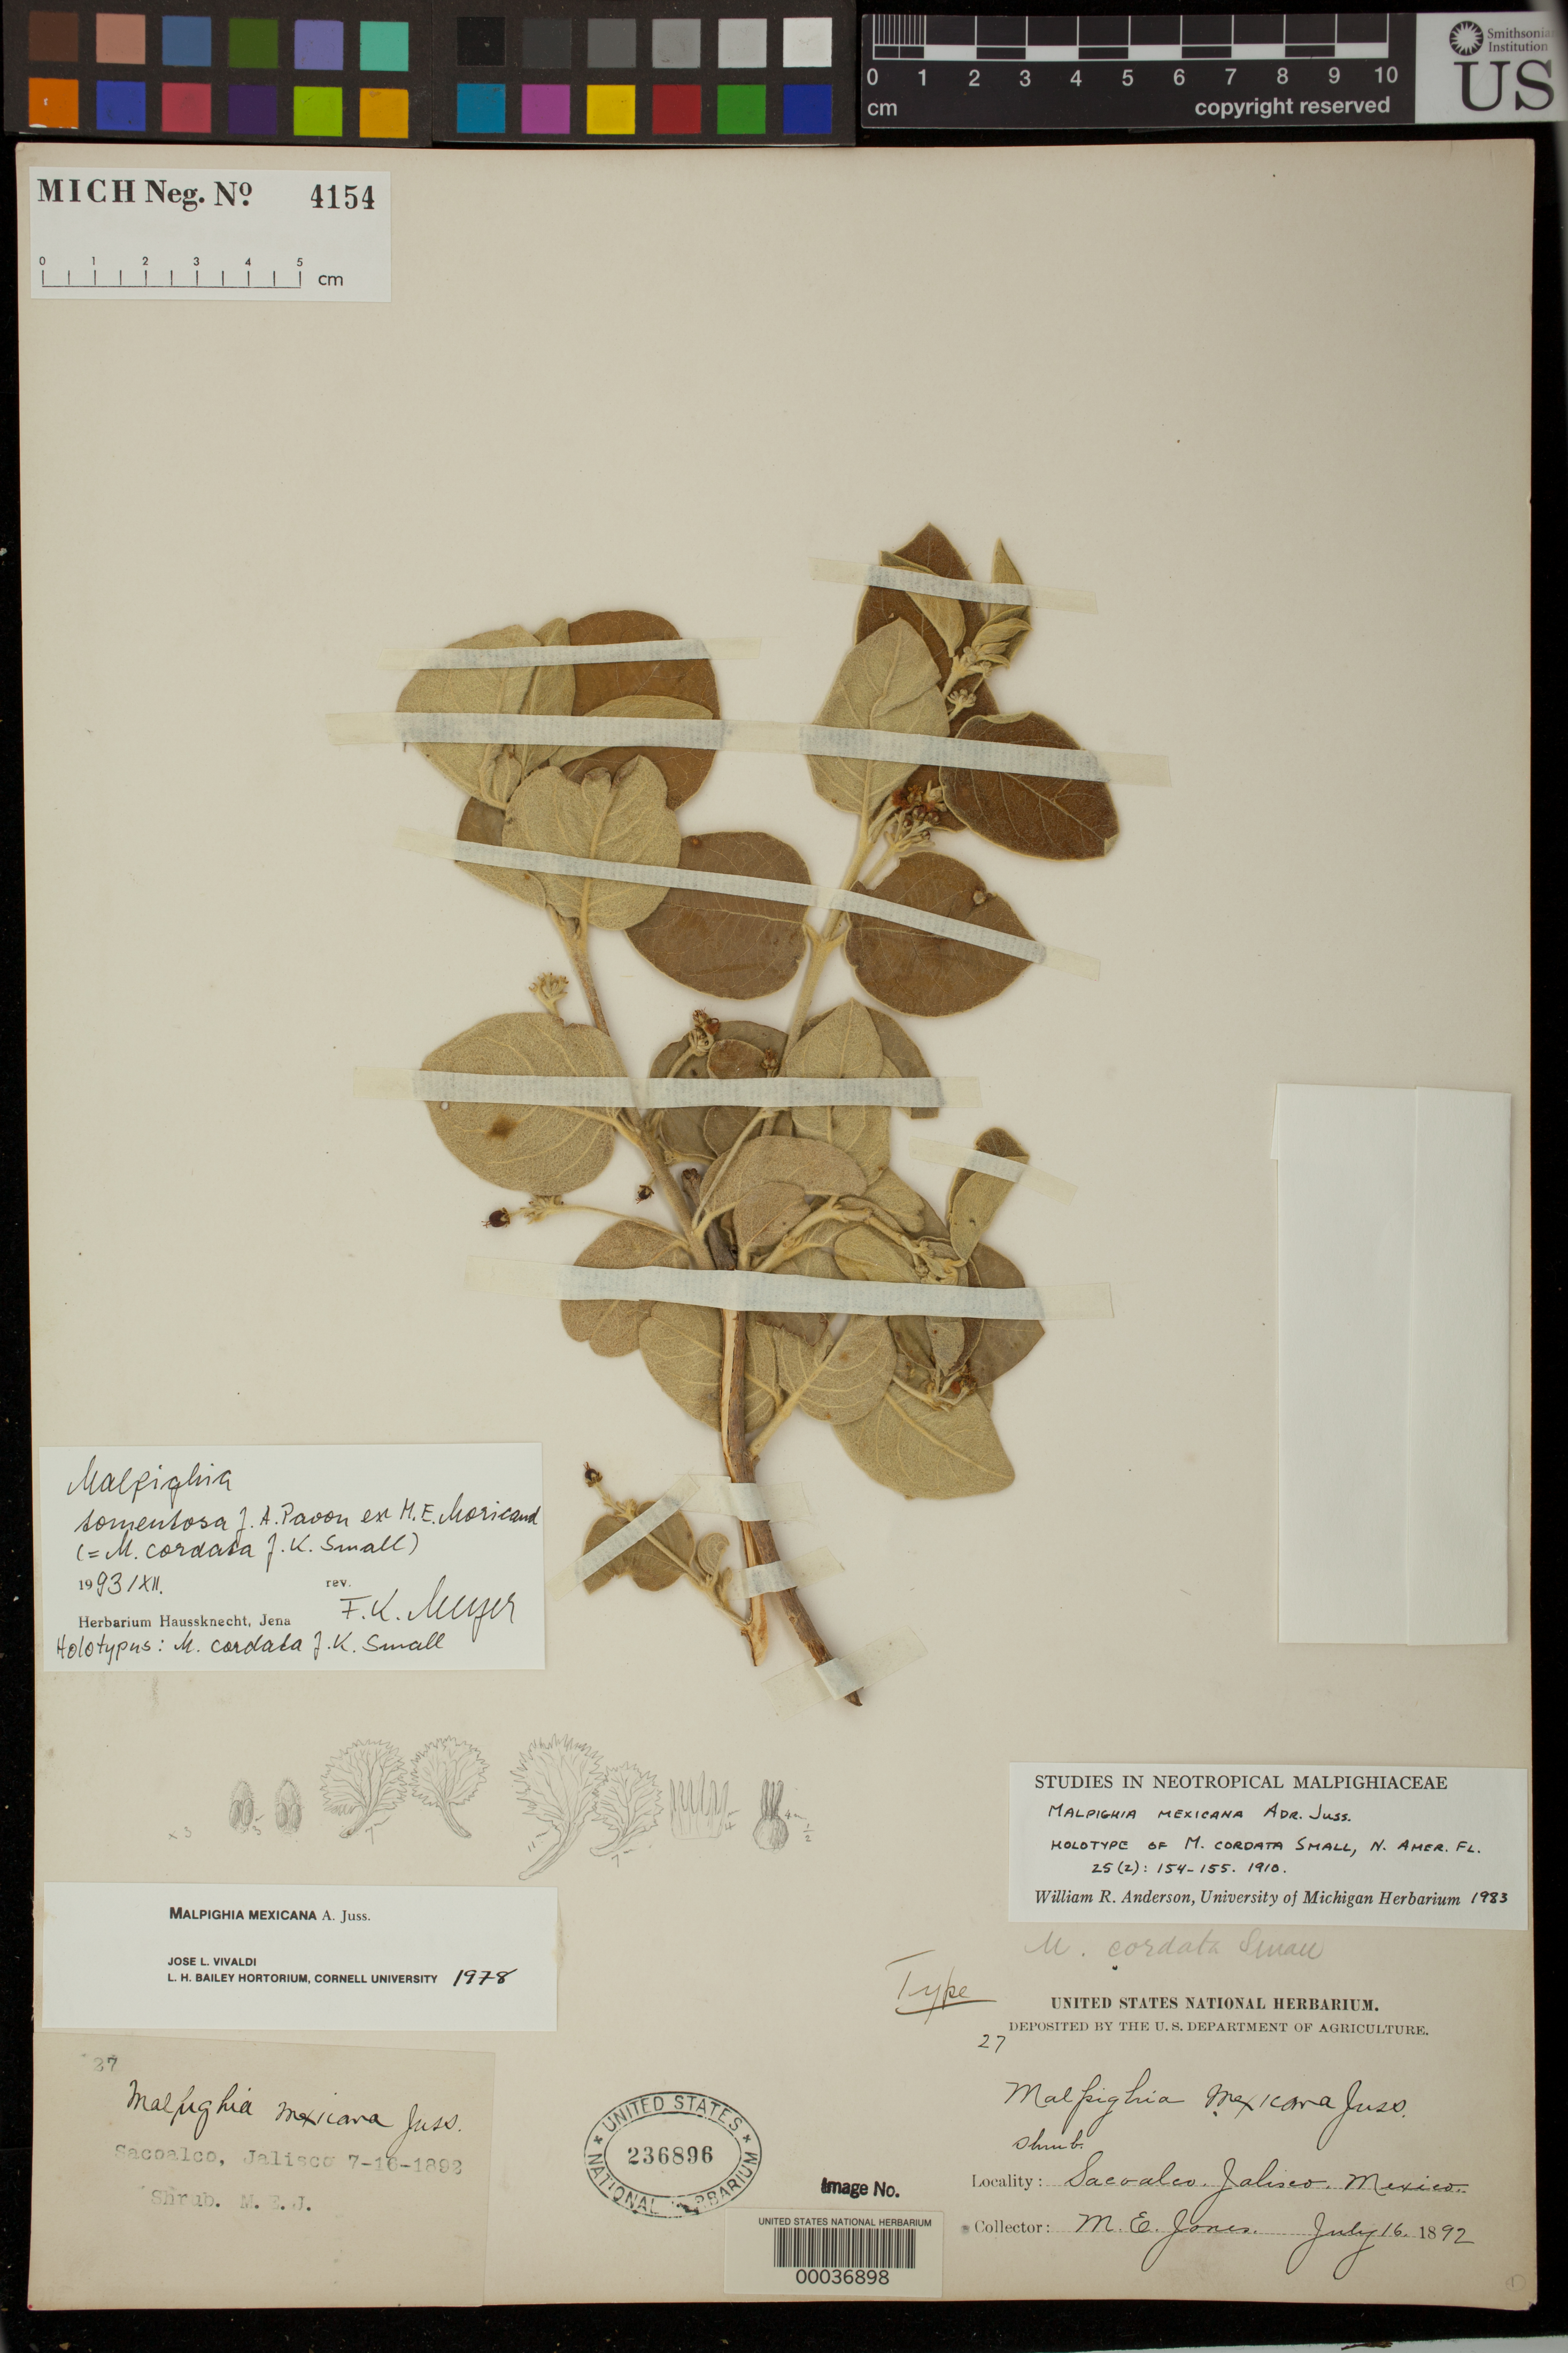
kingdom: Plantae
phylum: Tracheophyta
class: Magnoliopsida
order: Malpighiales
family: Malpighiaceae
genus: Malpighia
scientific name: Malpighia cordata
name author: Small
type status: Holotype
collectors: M. E. Jones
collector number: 27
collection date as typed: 16 Jul 1892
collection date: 1892-07-16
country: Mexico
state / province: Jalisco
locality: Sacoaleo.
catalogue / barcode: US 236896